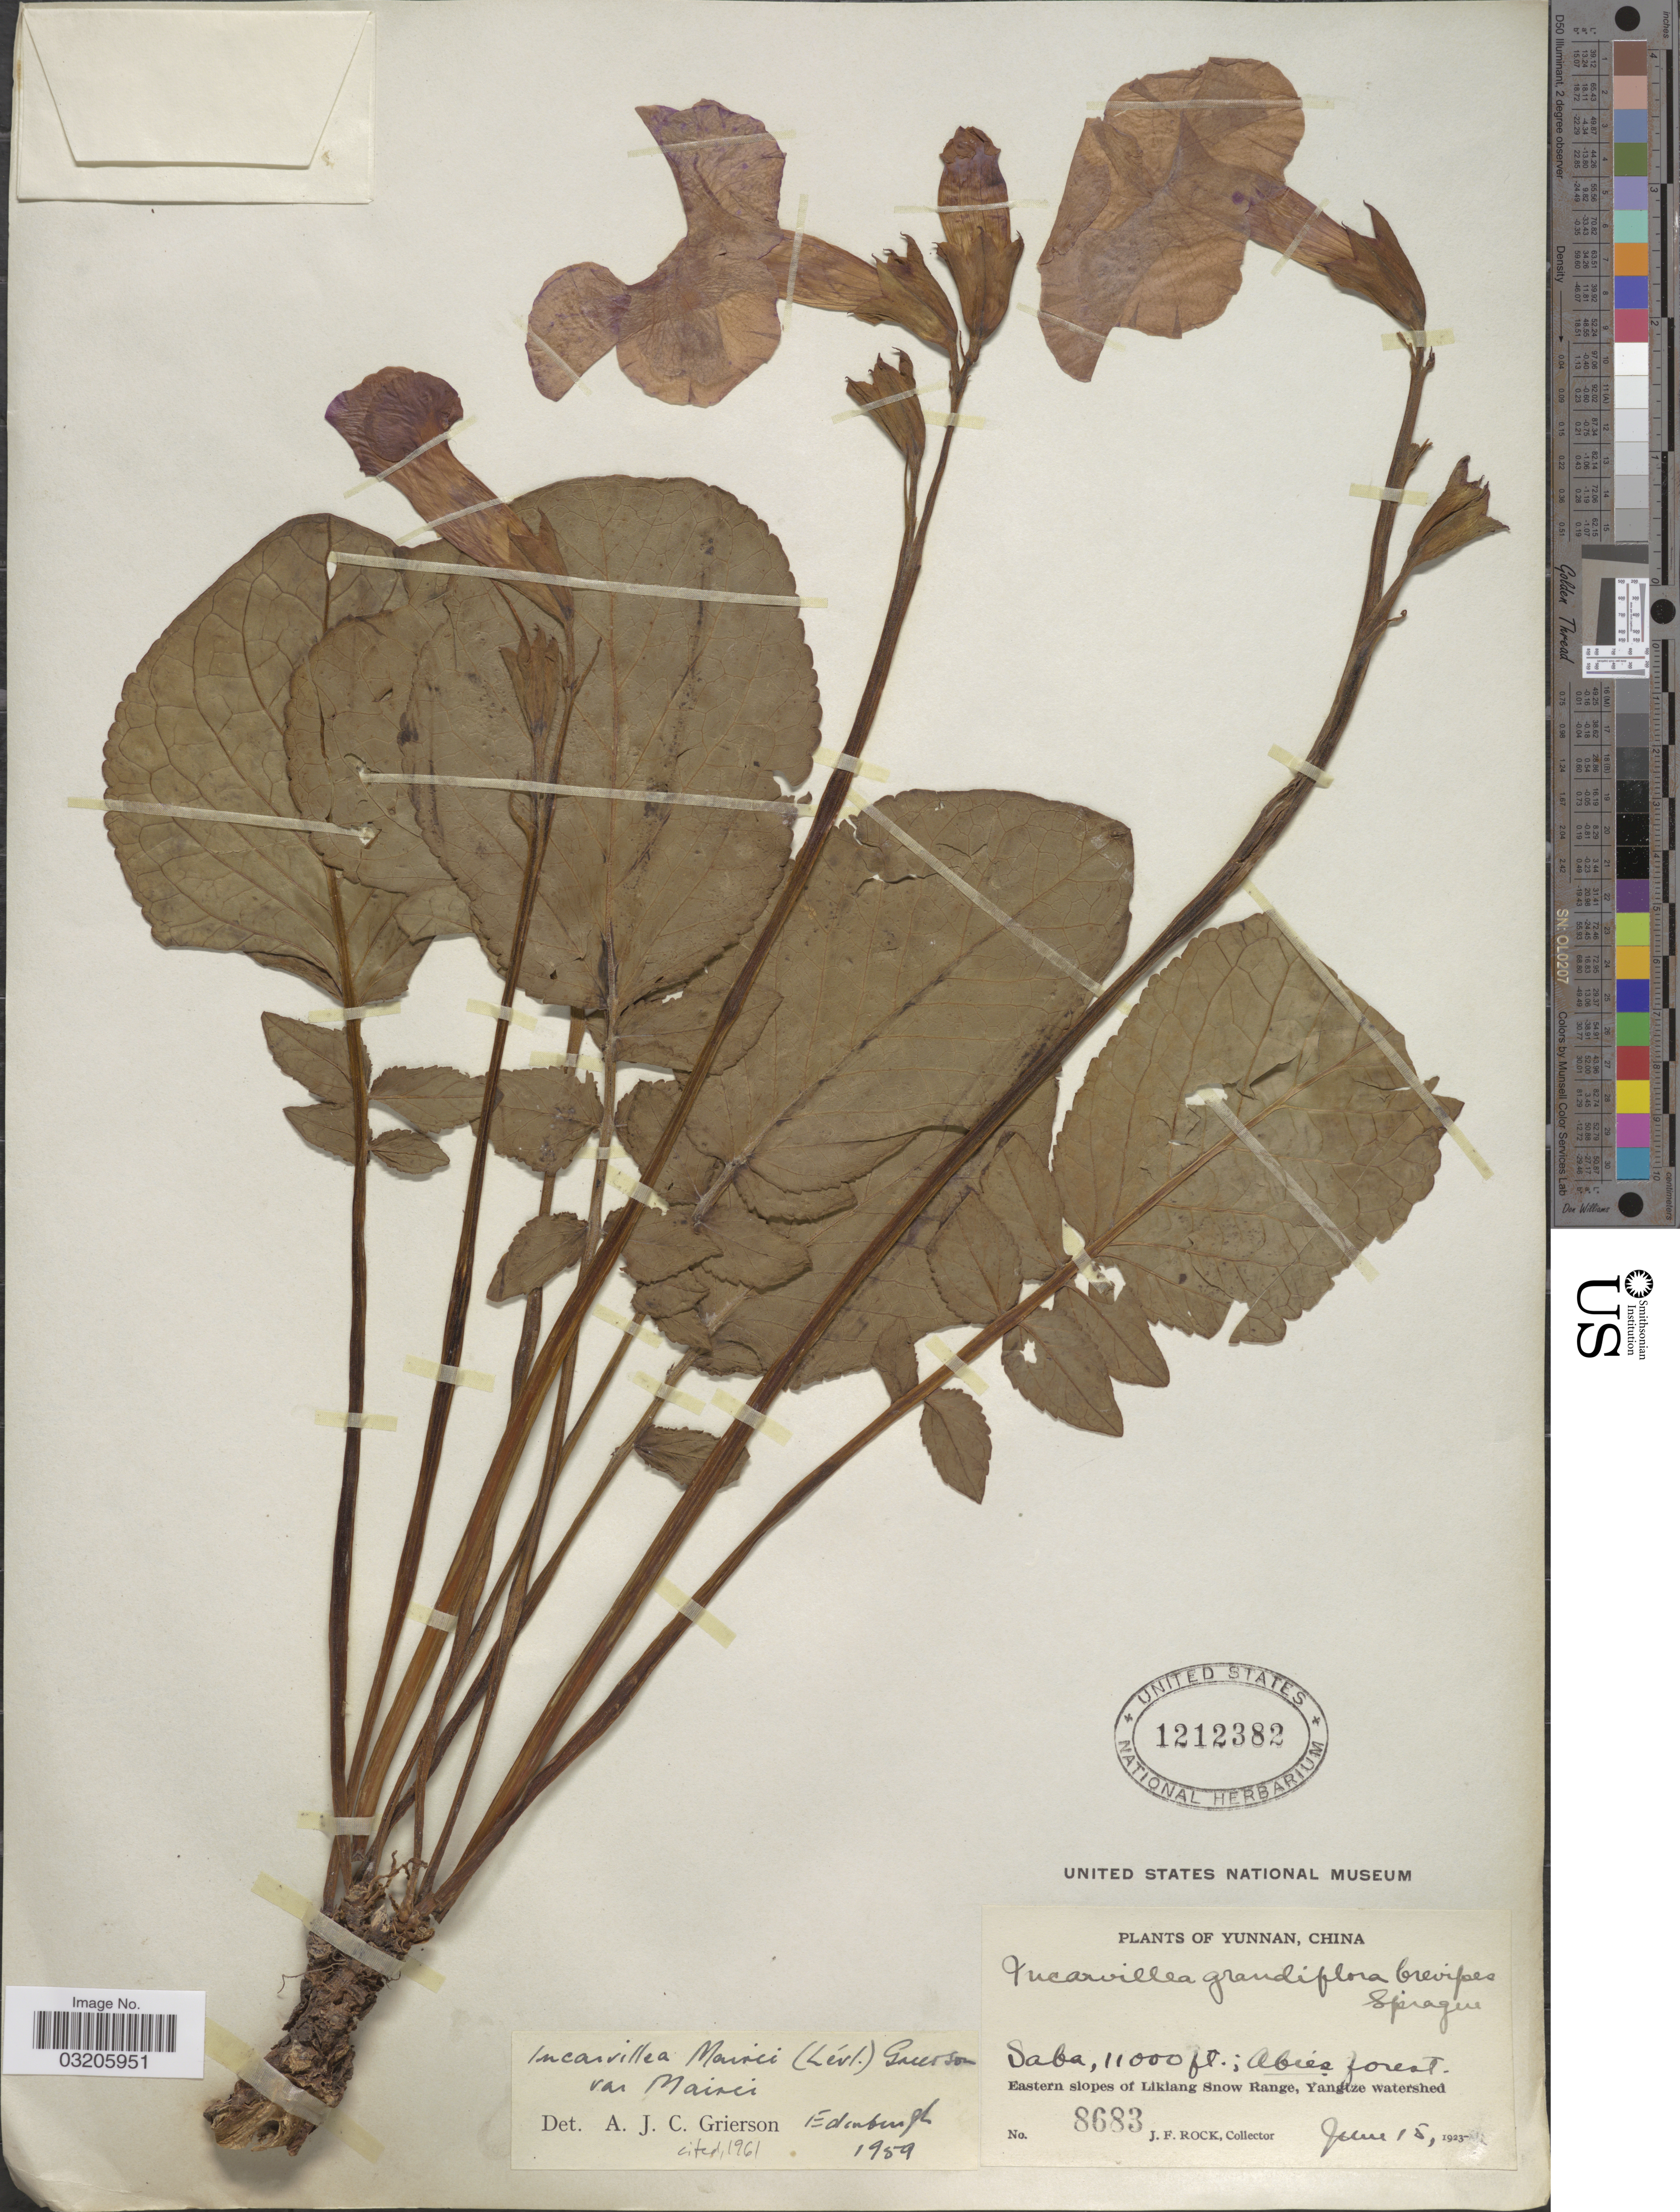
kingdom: Plantae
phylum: Tracheophyta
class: Magnoliopsida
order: Lamiales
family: Bignoniaceae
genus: Incarvillea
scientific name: Incarvillea mairei var. mairei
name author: (H. Lév.) Grierson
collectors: J. Rock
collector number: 8683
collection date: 1923-06-15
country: China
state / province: Yunnan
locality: Saba; Abies forest. Eastern slopes of Likiang Snow Range, Yangtze watershed.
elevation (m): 3353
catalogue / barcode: US 1212382